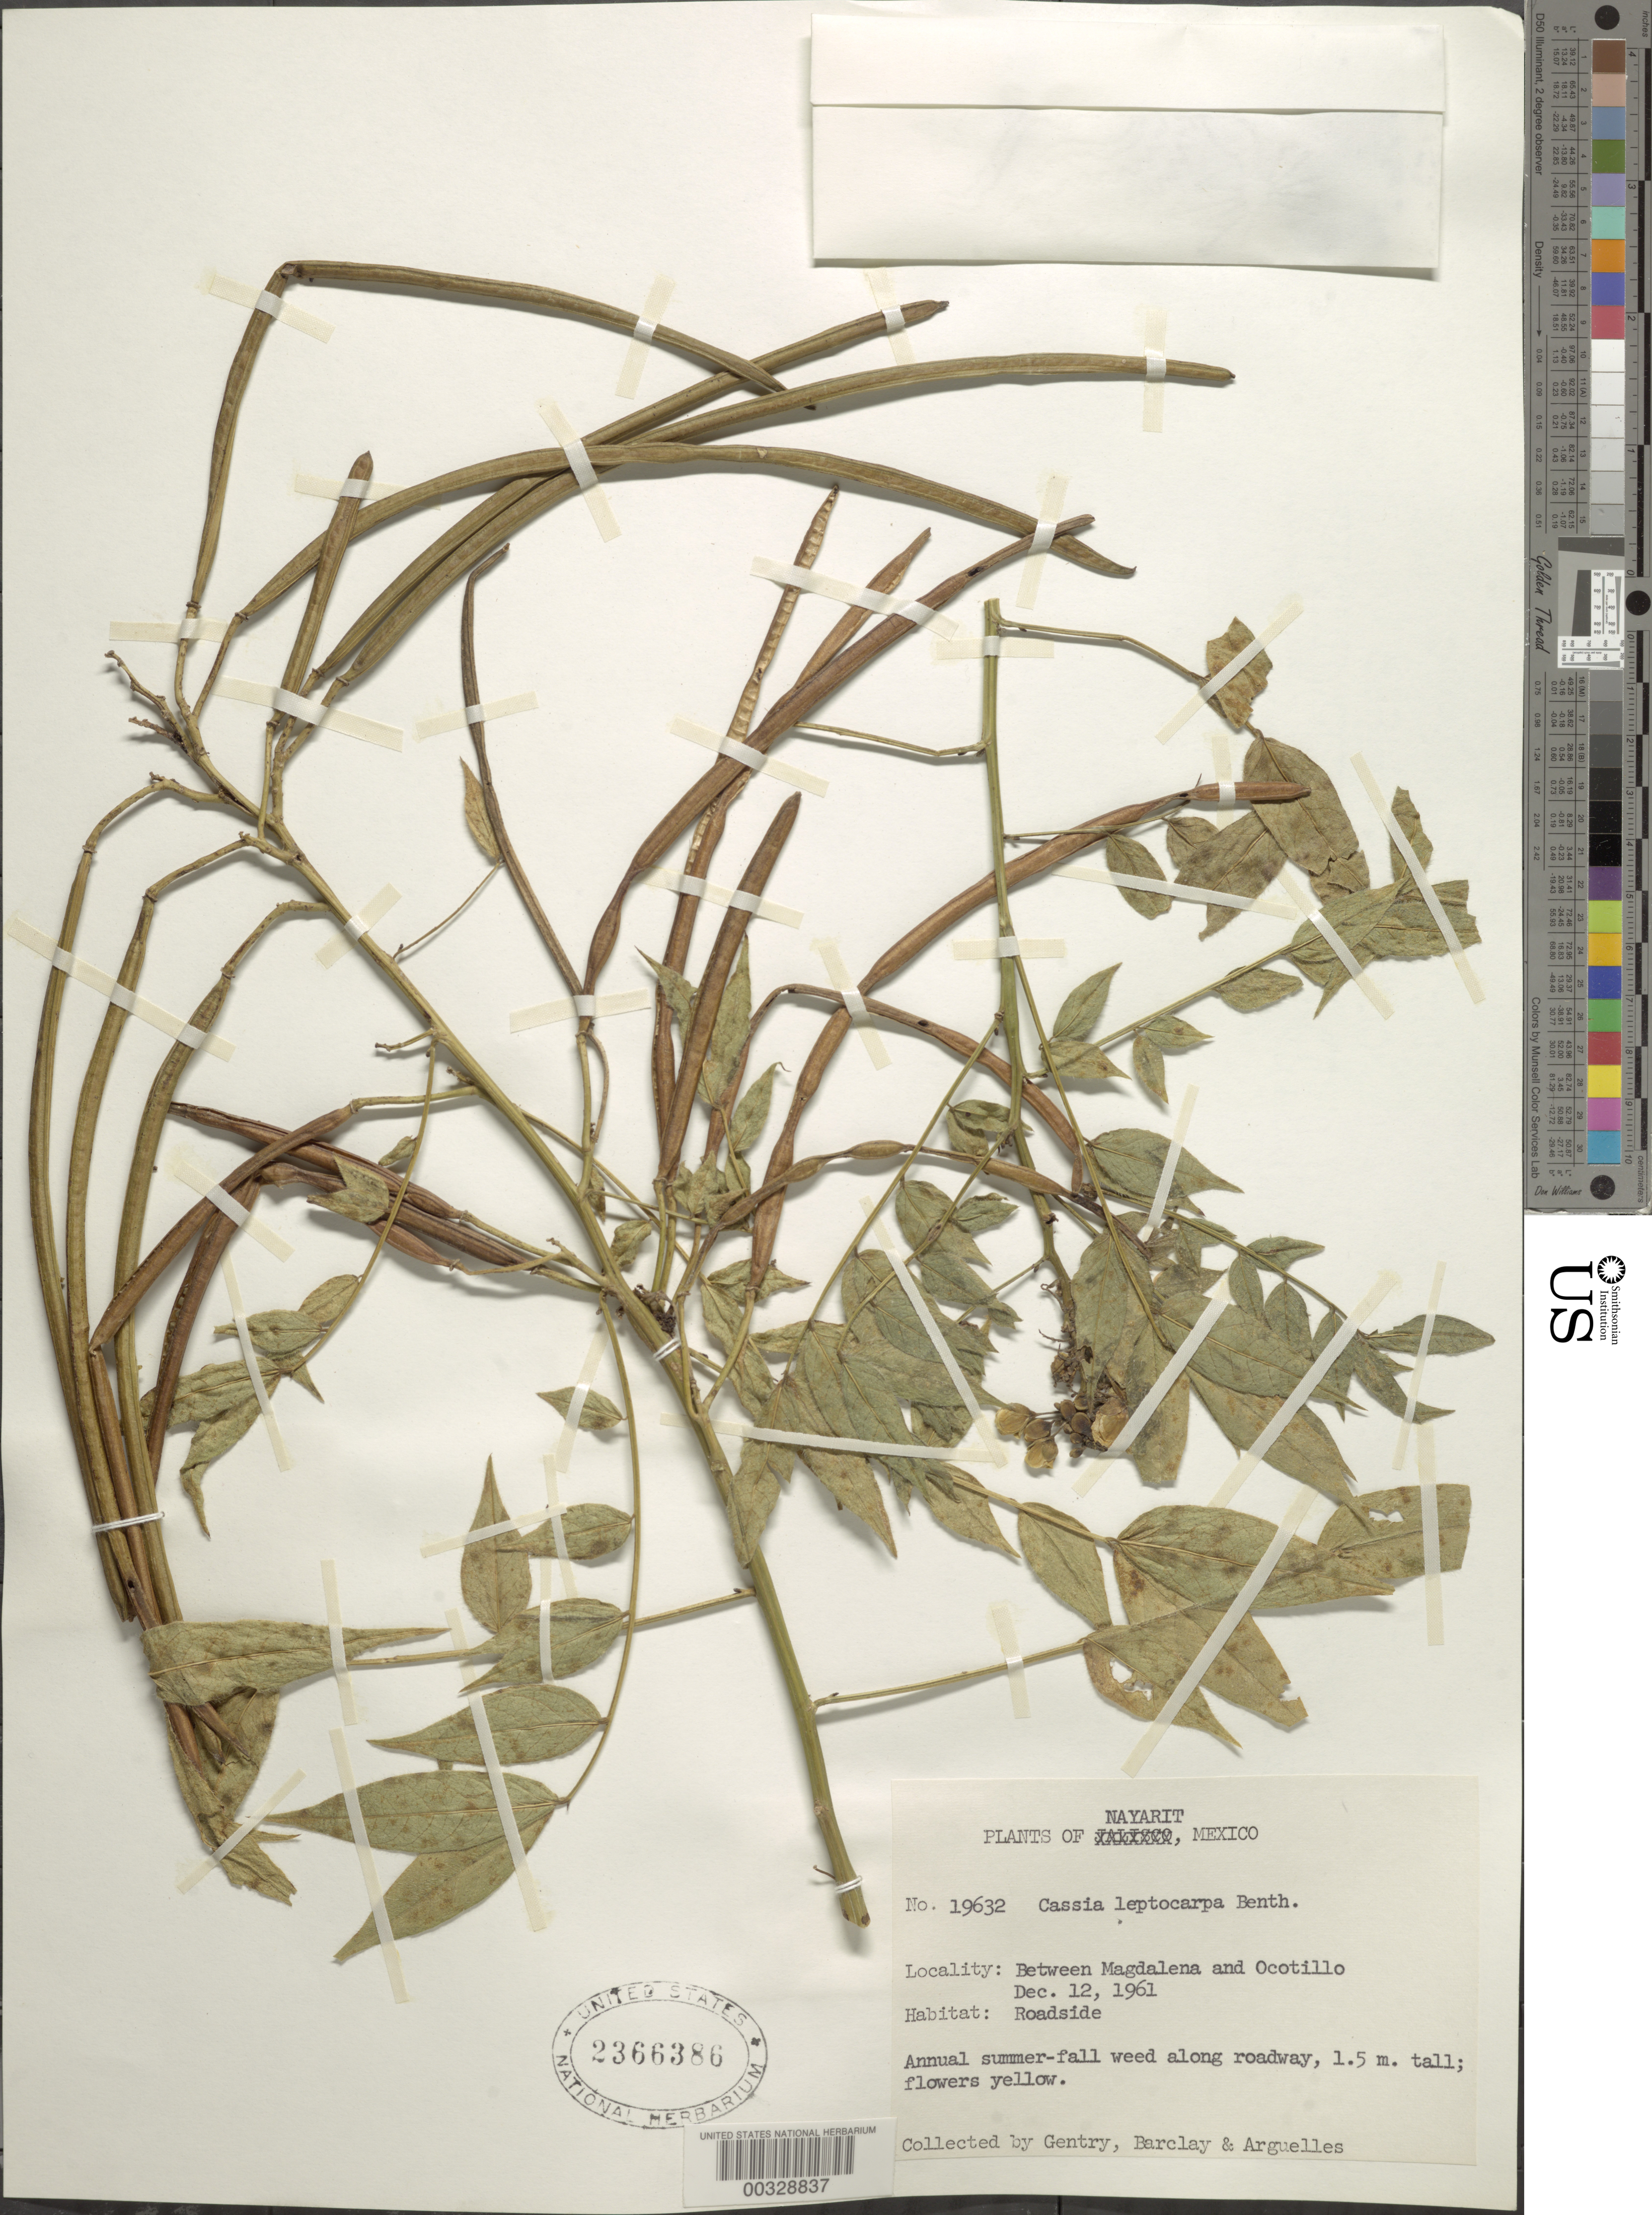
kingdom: Plantae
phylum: Tracheophyta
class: Magnoliopsida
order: Fabales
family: Fabaceae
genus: Senna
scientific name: Senna hirsuta var. leptocarpa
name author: (Benth.) H.S. Irwin & Barneby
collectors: H. S. Gentry, A. S. Barclay & J. Arguelles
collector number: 19632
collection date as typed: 12 Dec 1961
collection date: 1961-12-12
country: Mexico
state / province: Nayarit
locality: Between Magdalena and ocotillo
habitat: Roadside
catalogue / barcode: US 2366386